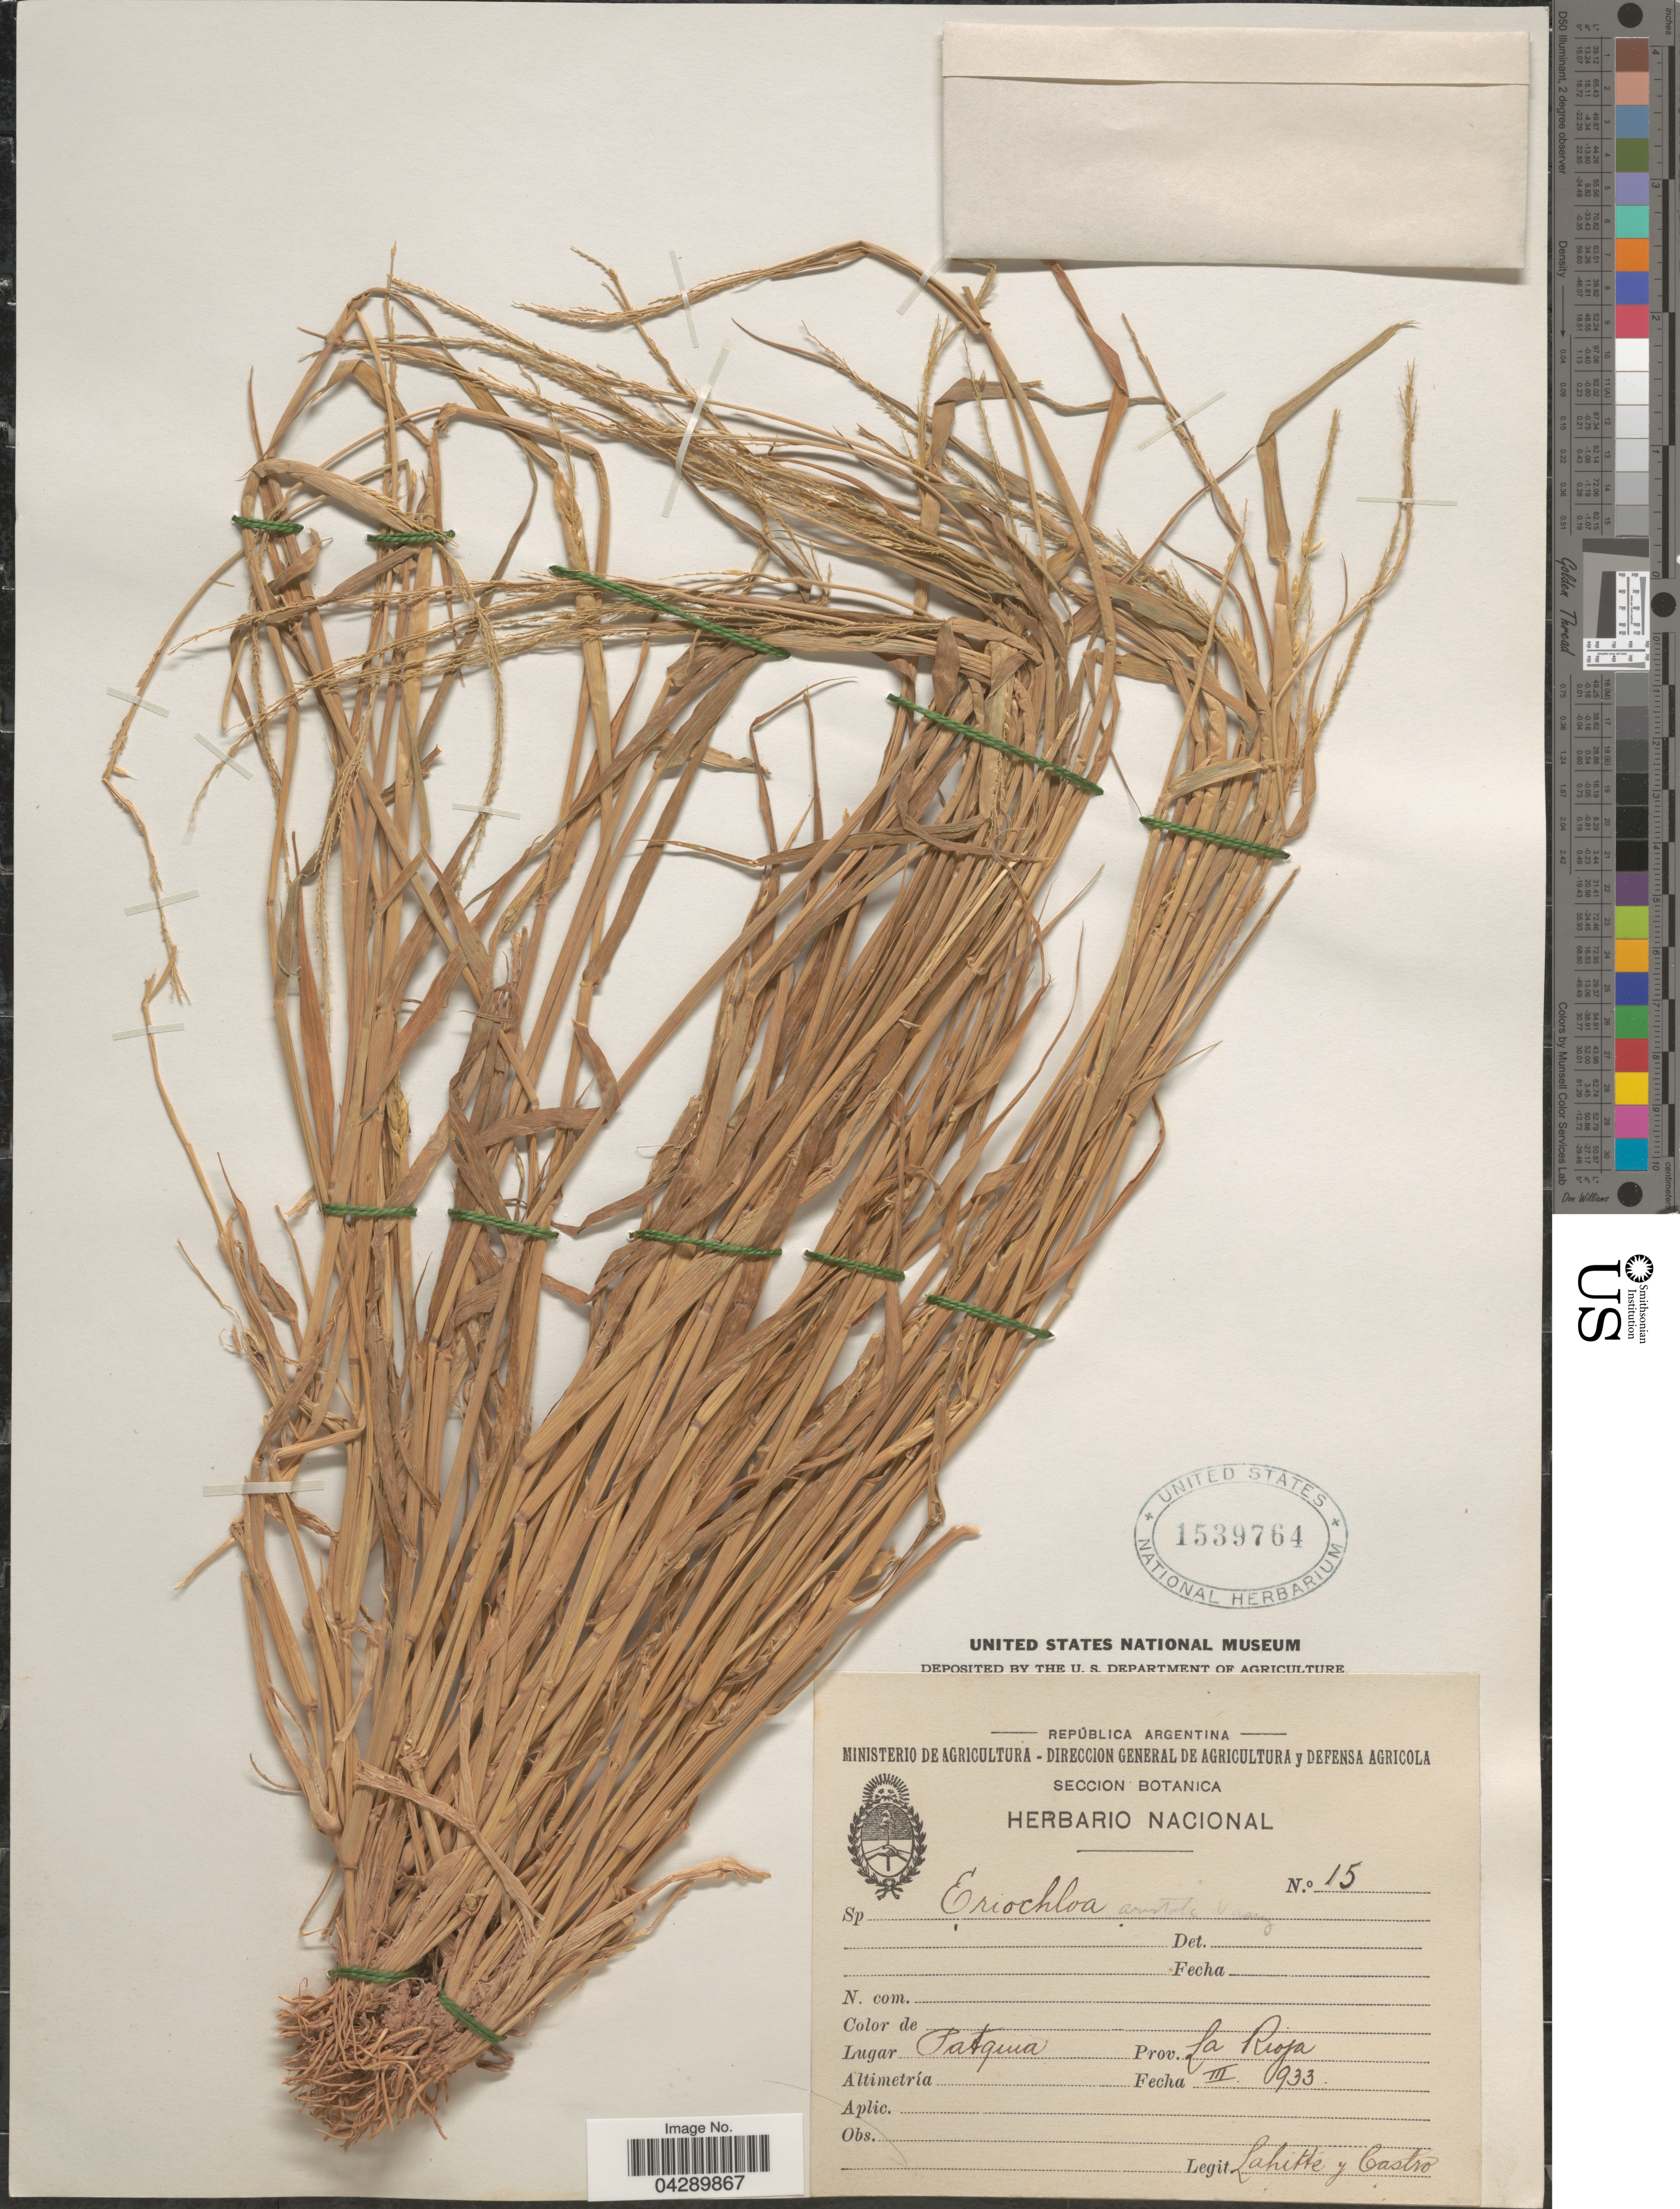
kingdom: Plantae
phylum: Tracheophyta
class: Liliopsida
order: Poales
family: Poaceae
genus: Eriochloa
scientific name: Eriochloa sp.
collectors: -. Lahitte & -. Castro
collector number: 15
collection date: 1933-03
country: Argentina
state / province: La Rioja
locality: Patquía.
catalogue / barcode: US 1539764